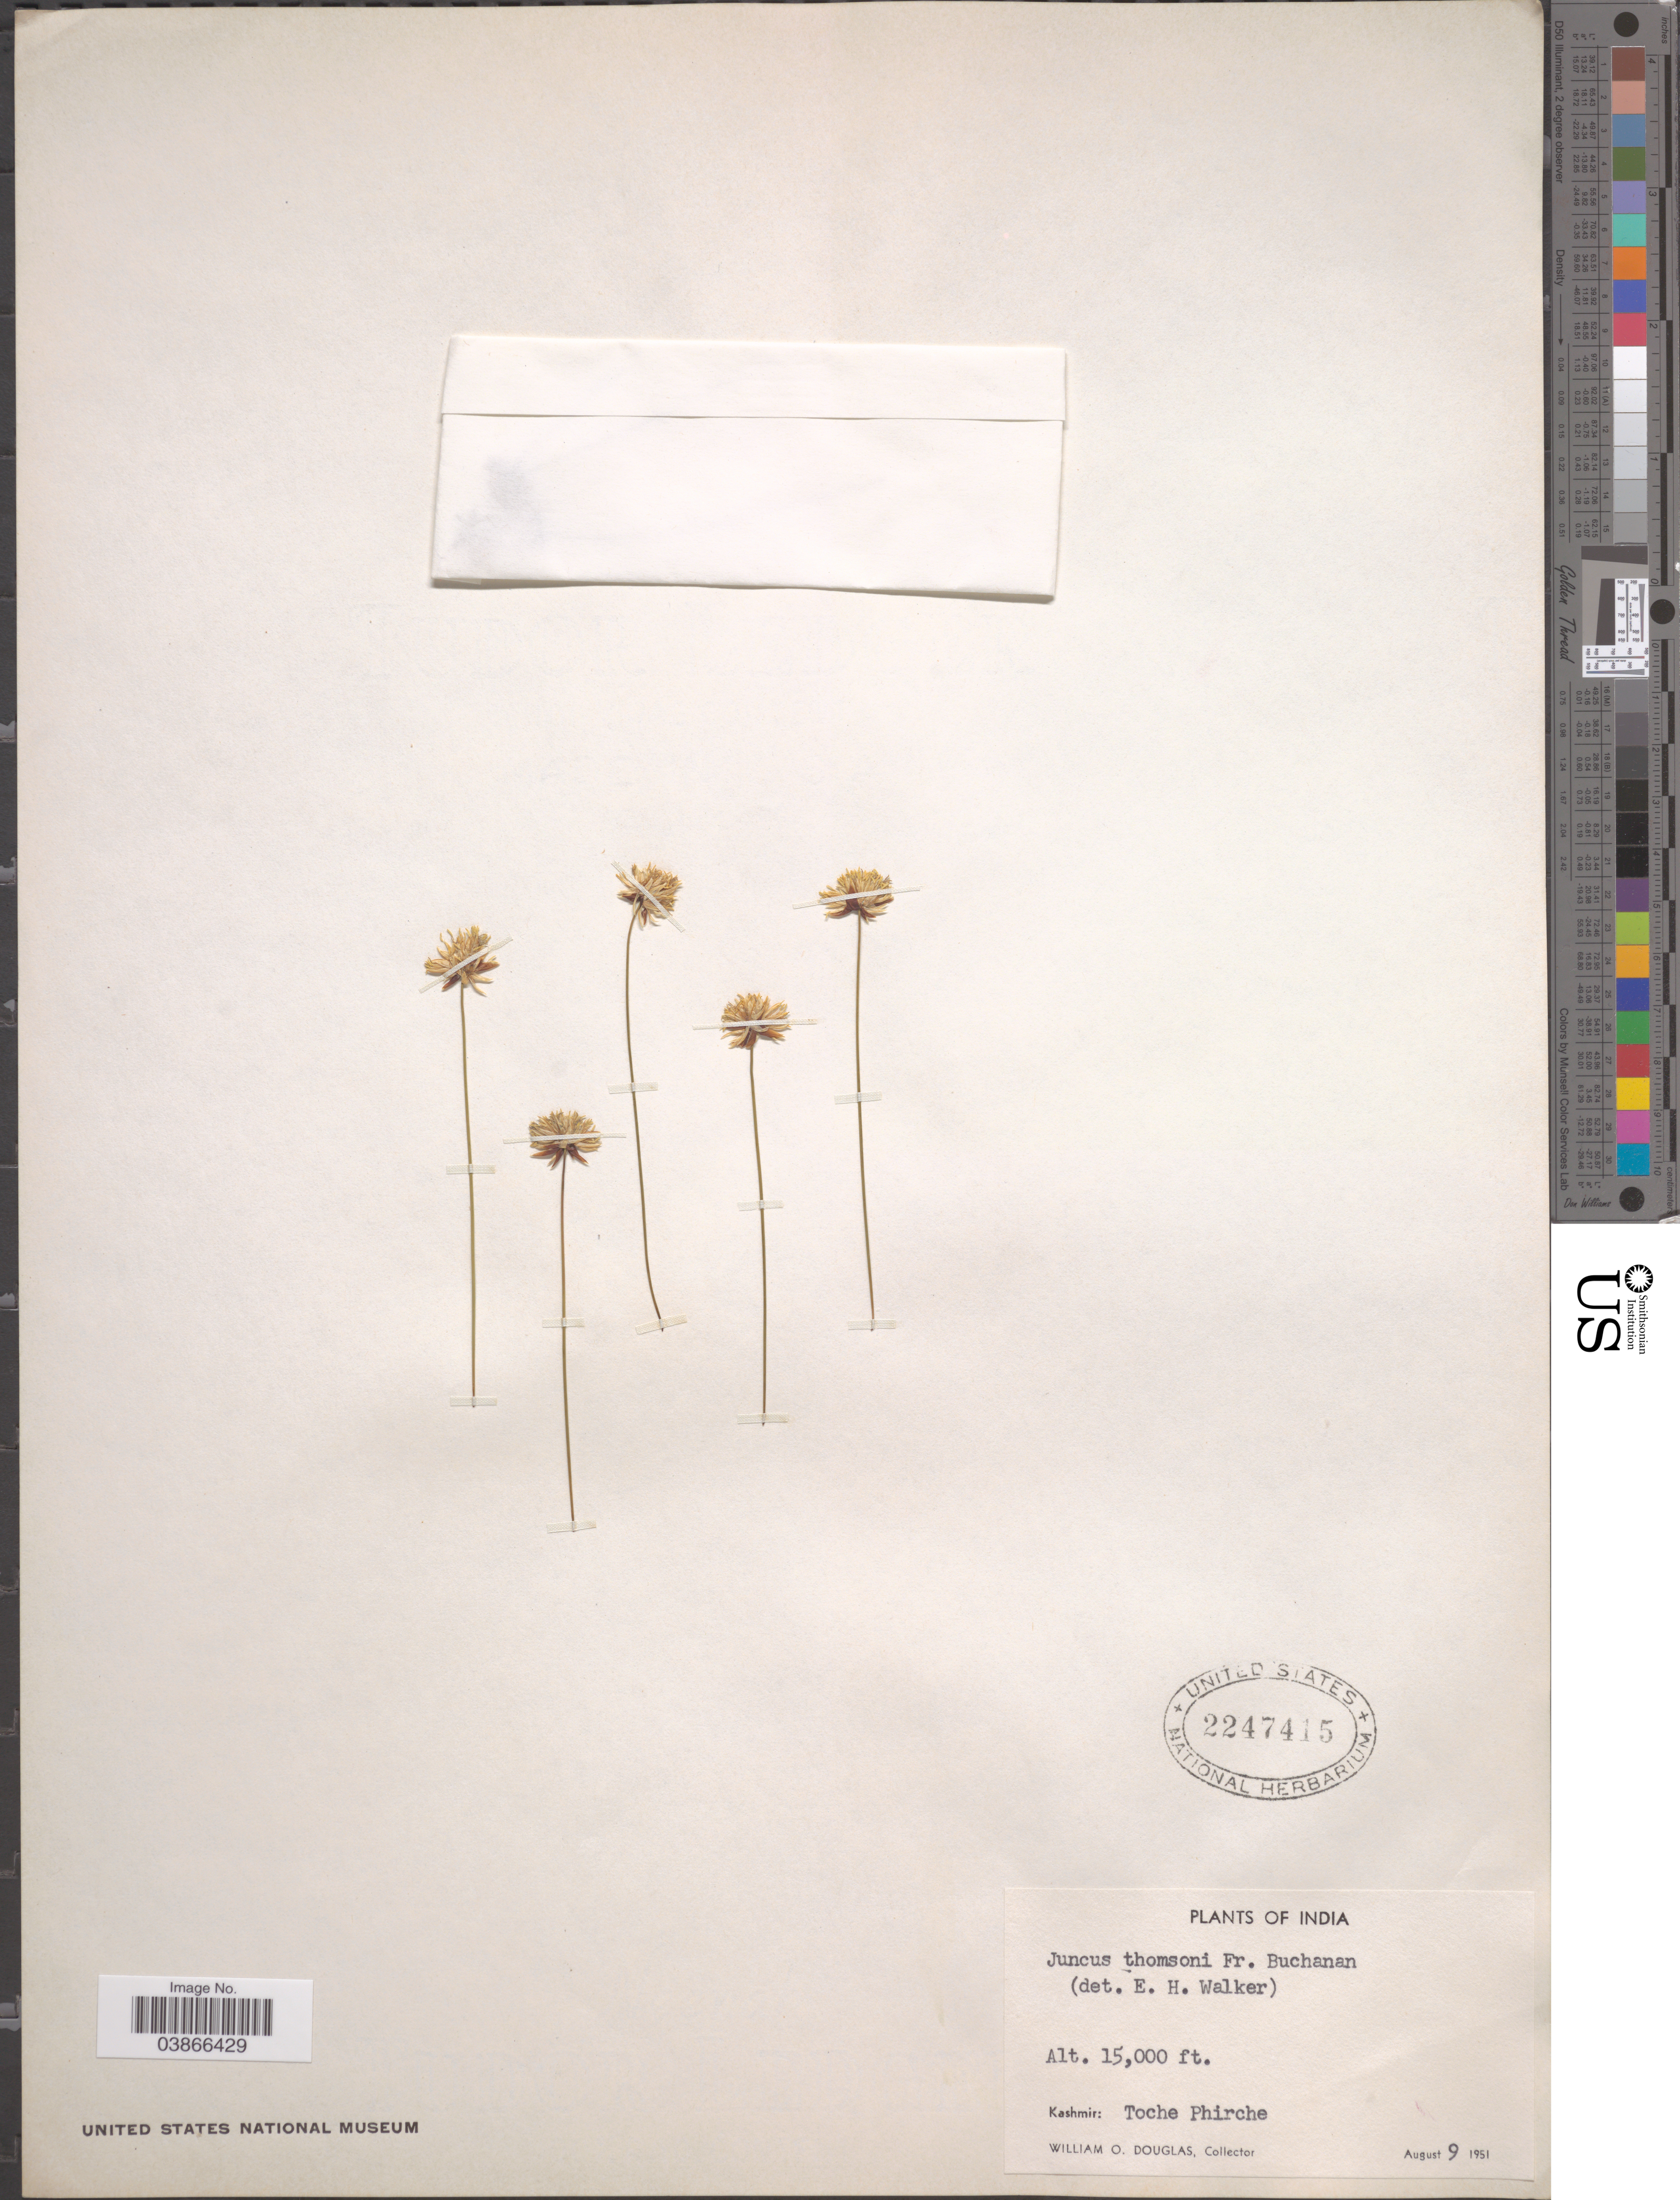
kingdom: Plantae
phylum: Tracheophyta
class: Liliopsida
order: Poales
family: Juncaceae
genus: Juncus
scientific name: Juncus thomsonii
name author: Buchenau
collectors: W. Douglas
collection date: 1951-08-09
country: India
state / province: Jammu and Kashmir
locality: Kashmir: Toche Phirche.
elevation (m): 4572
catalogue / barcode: US 2247415